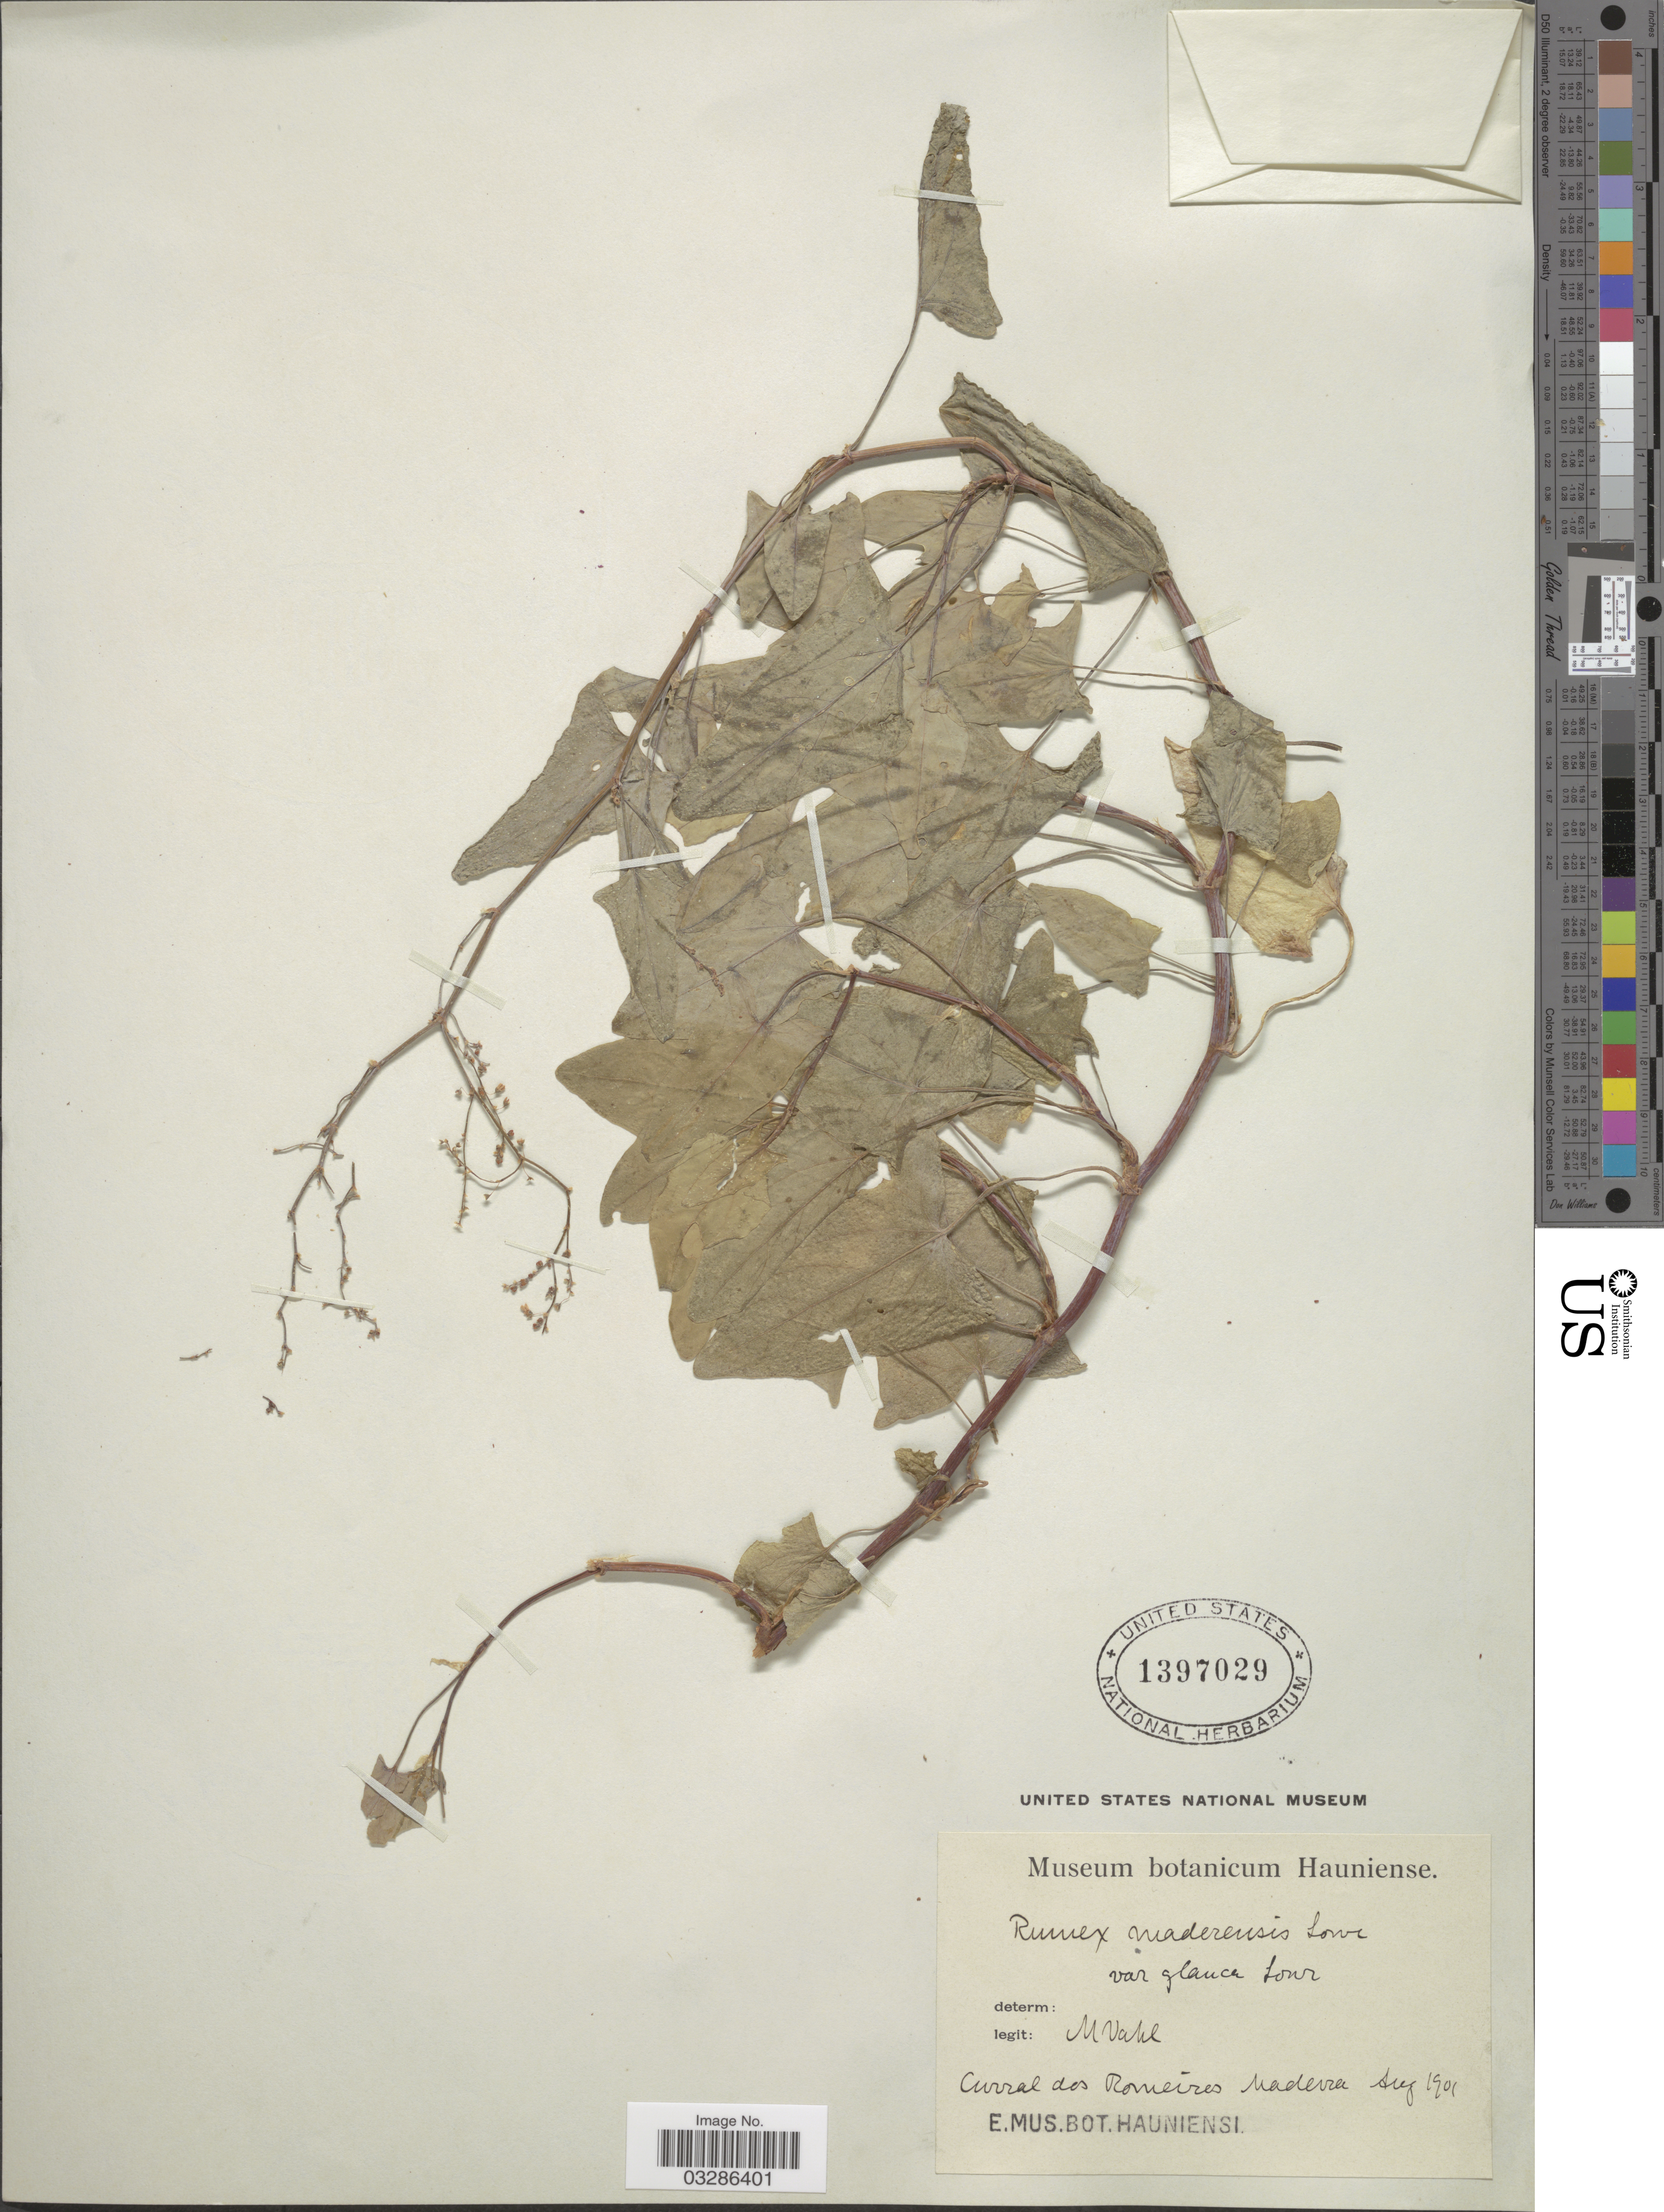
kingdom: Plantae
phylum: Tracheophyta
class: Magnoliopsida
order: Caryophyllales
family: Polygonaceae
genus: Rumex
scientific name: Rumex maderensis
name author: Lowe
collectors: M. Vahl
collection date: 1901-08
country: Portugal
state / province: Madeira (Aut. Reg.)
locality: Curral des Romeires [interpreted] Madeira.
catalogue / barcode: US 1397029